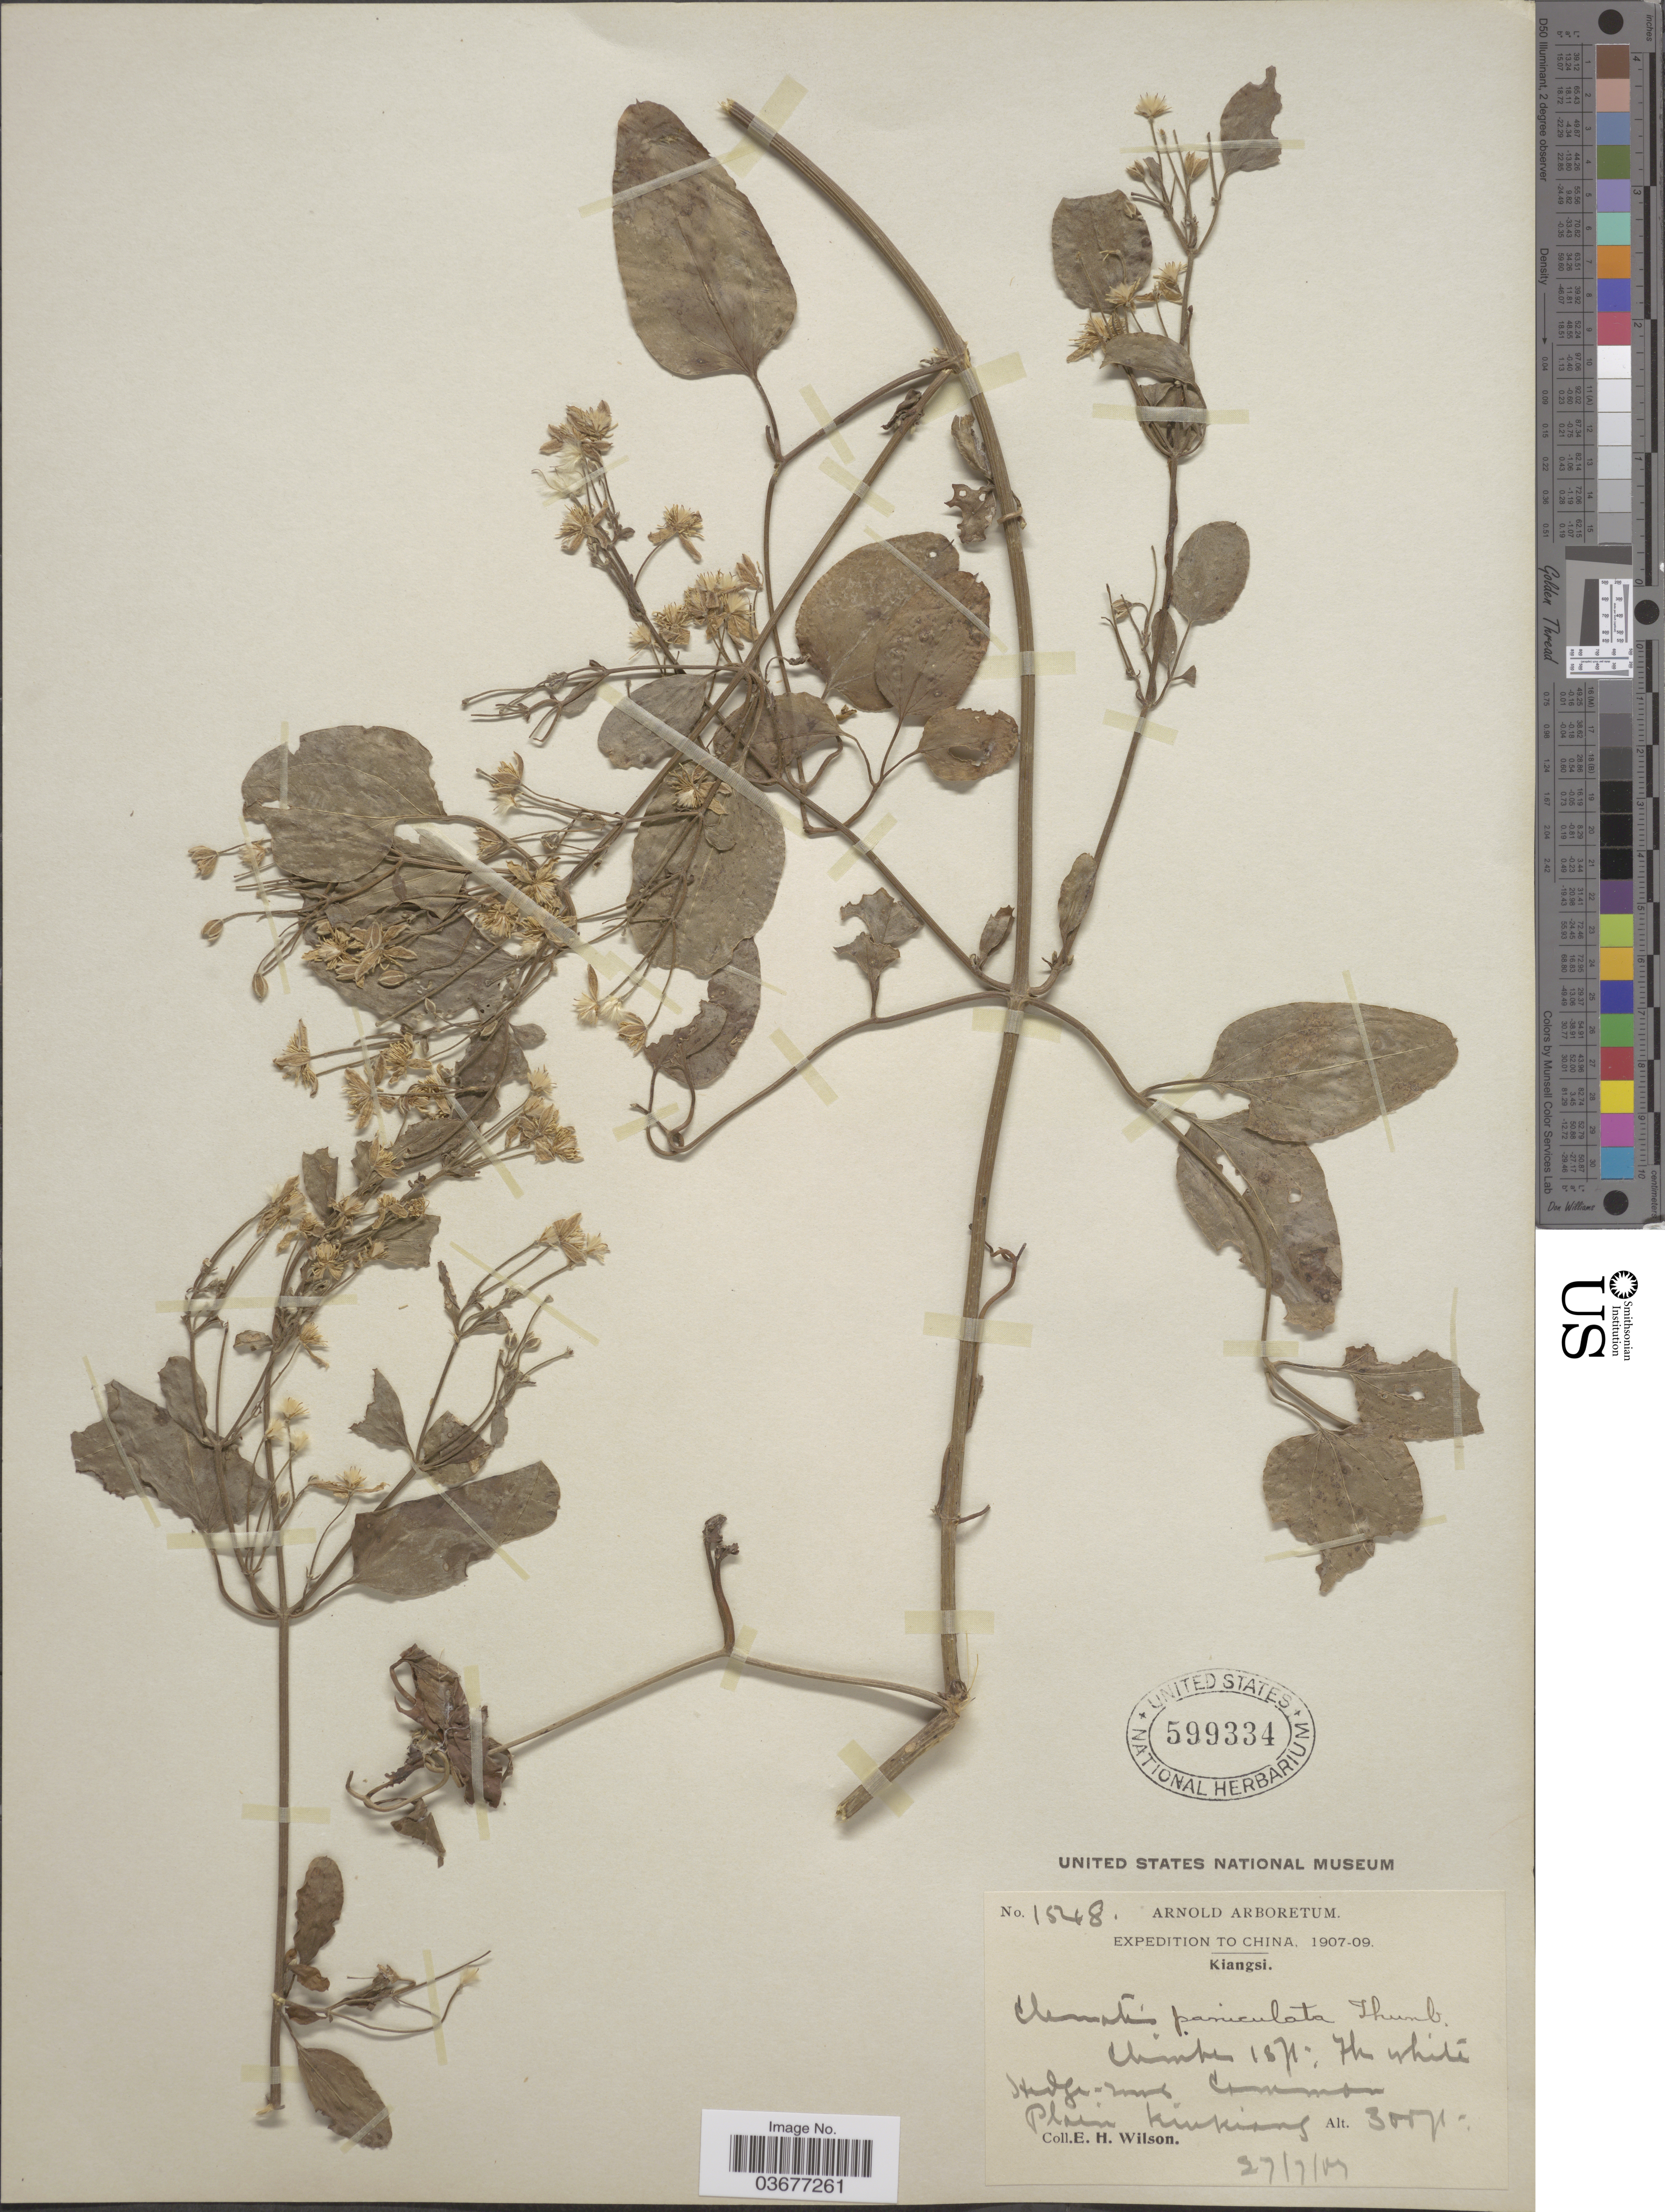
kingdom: Plantae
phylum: Tracheophyta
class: Magnoliopsida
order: Ranunculales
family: Ranunculaceae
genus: Clematis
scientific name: Clematis maximowicziana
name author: Franch. & Sav.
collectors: E. Wilson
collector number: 1548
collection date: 1907-07-27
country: China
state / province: Jiangxi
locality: China. Kiangsi. Plain Kuikiang.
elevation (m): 91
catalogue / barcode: US 599334